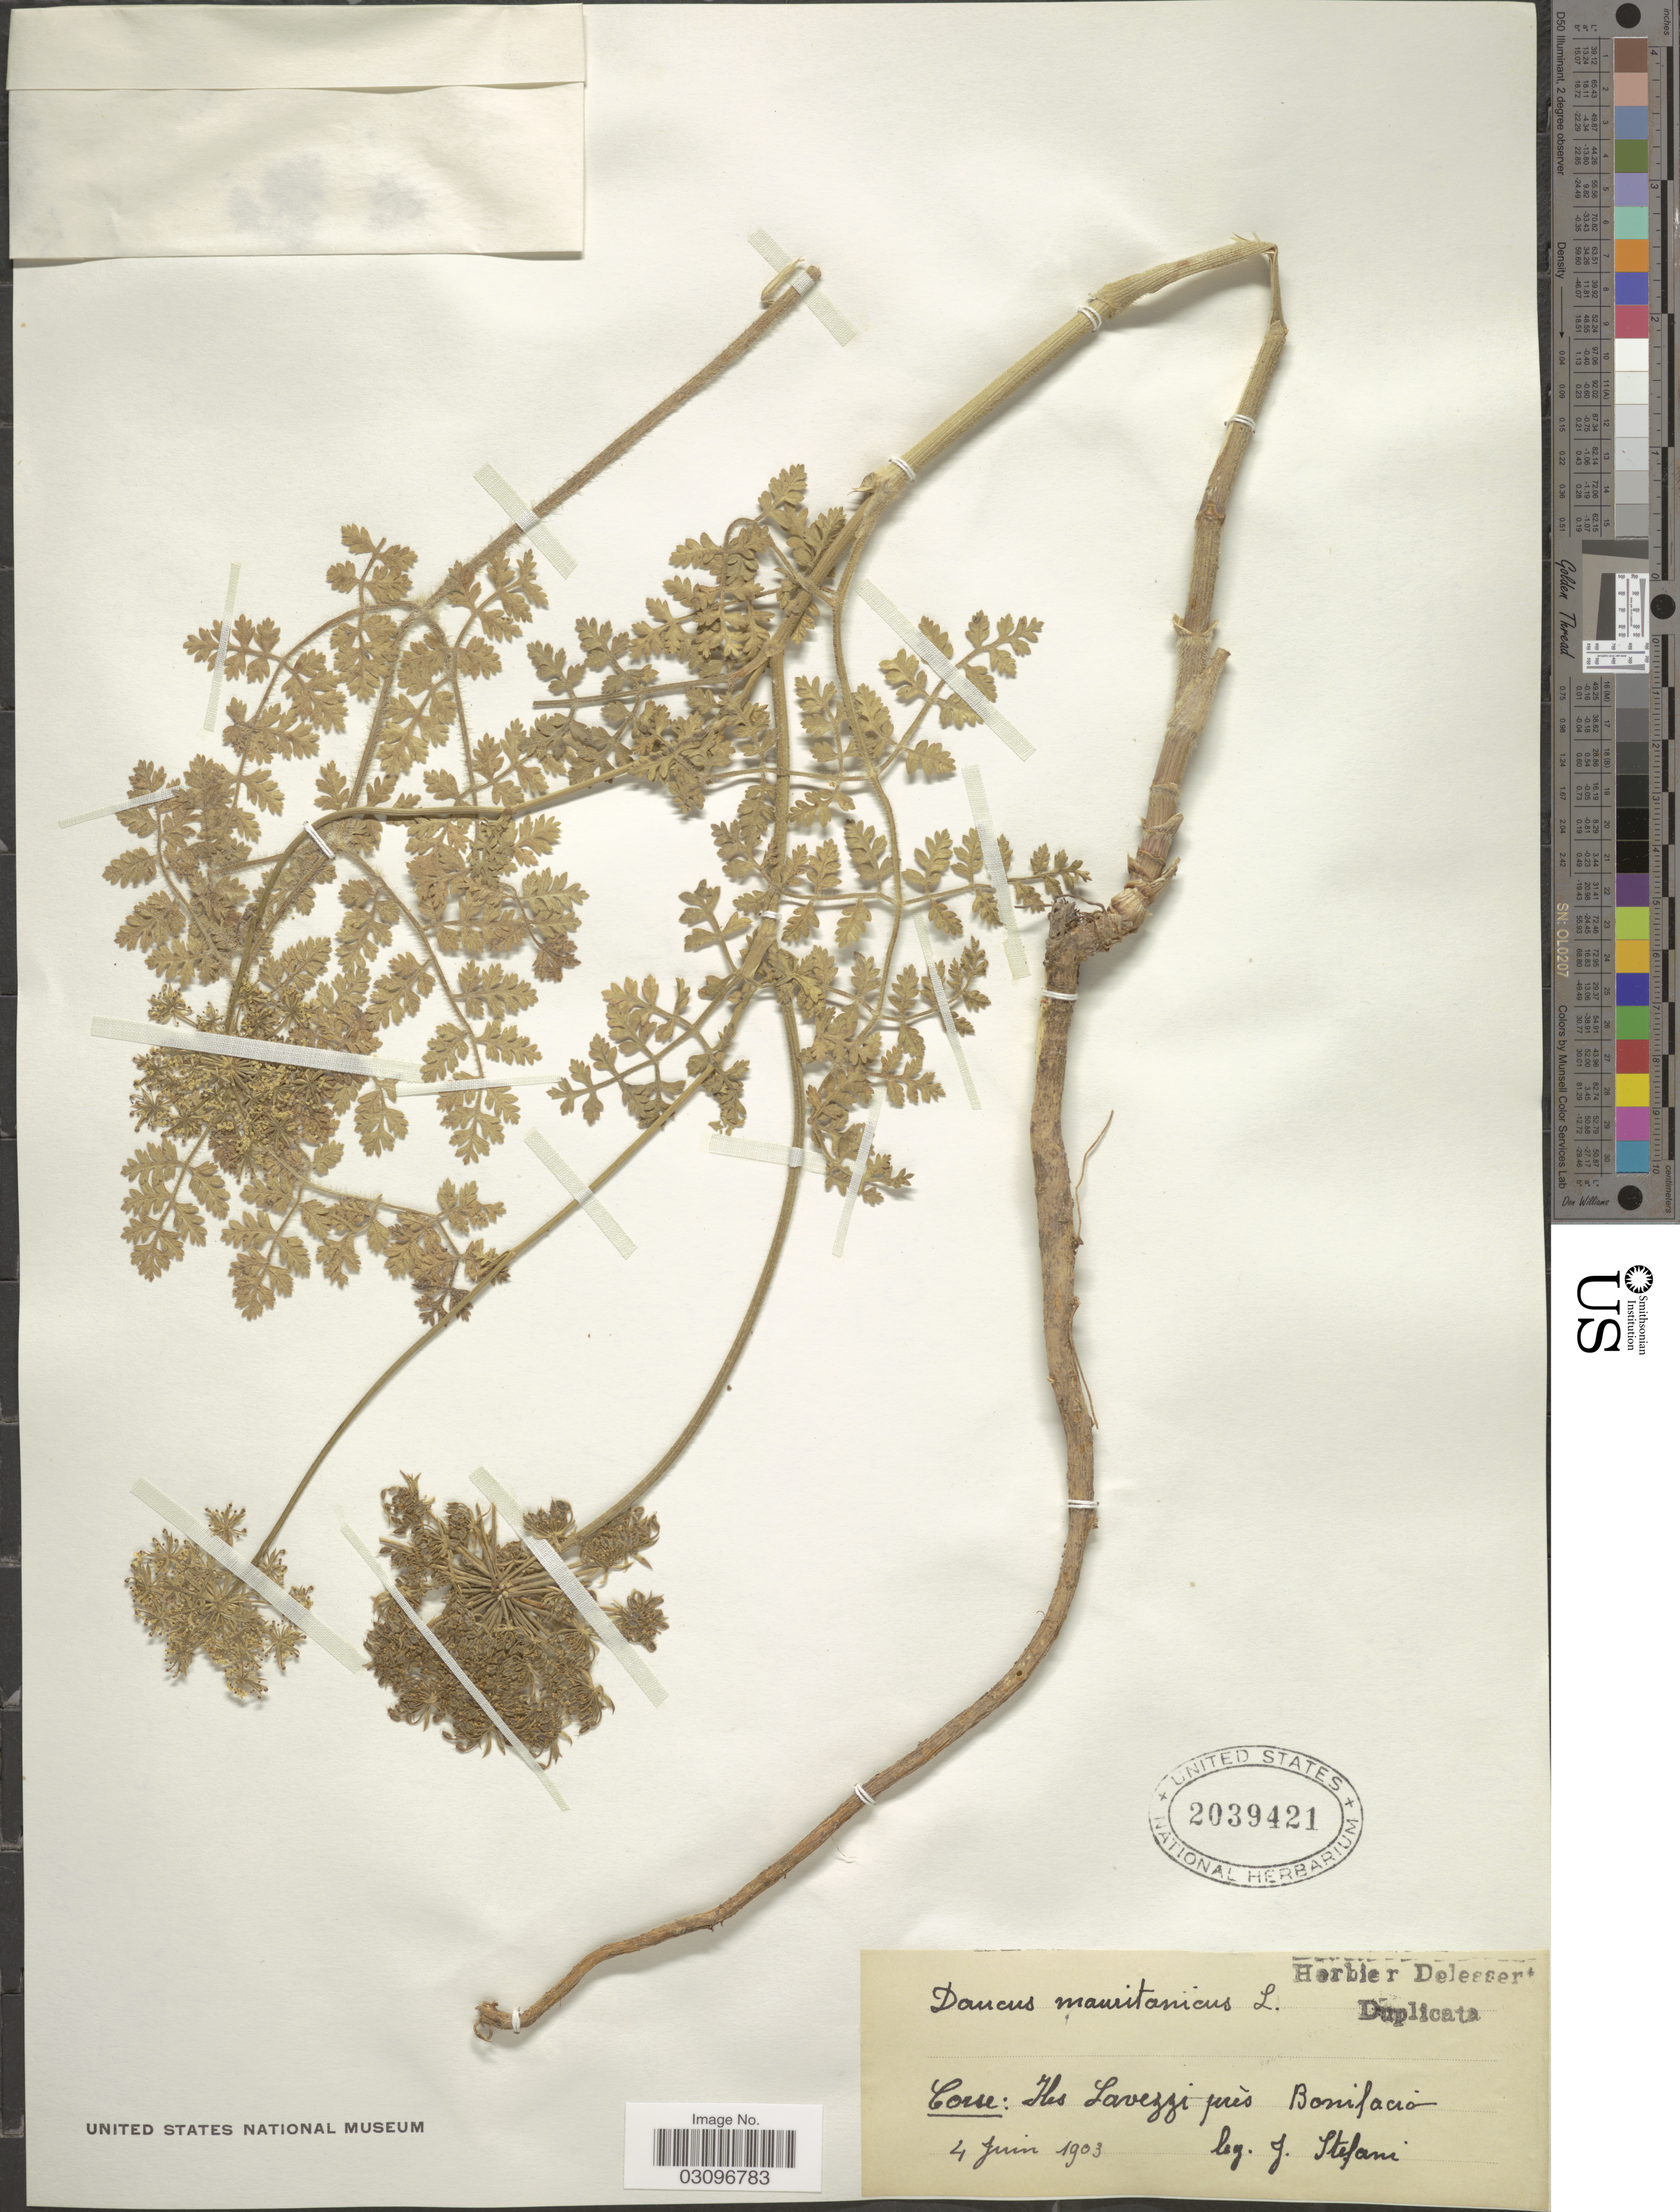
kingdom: Plantae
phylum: Tracheophyta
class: Magnoliopsida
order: Apiales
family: Apiaceae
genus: Daucus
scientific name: Daucus maritimus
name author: Lam.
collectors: J. Stefani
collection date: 1903-06-04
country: France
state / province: Corsica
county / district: Corse-du-Sud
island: Corse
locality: Corse: Iles Lavezzi près Bonifacio.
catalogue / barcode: US 2039421